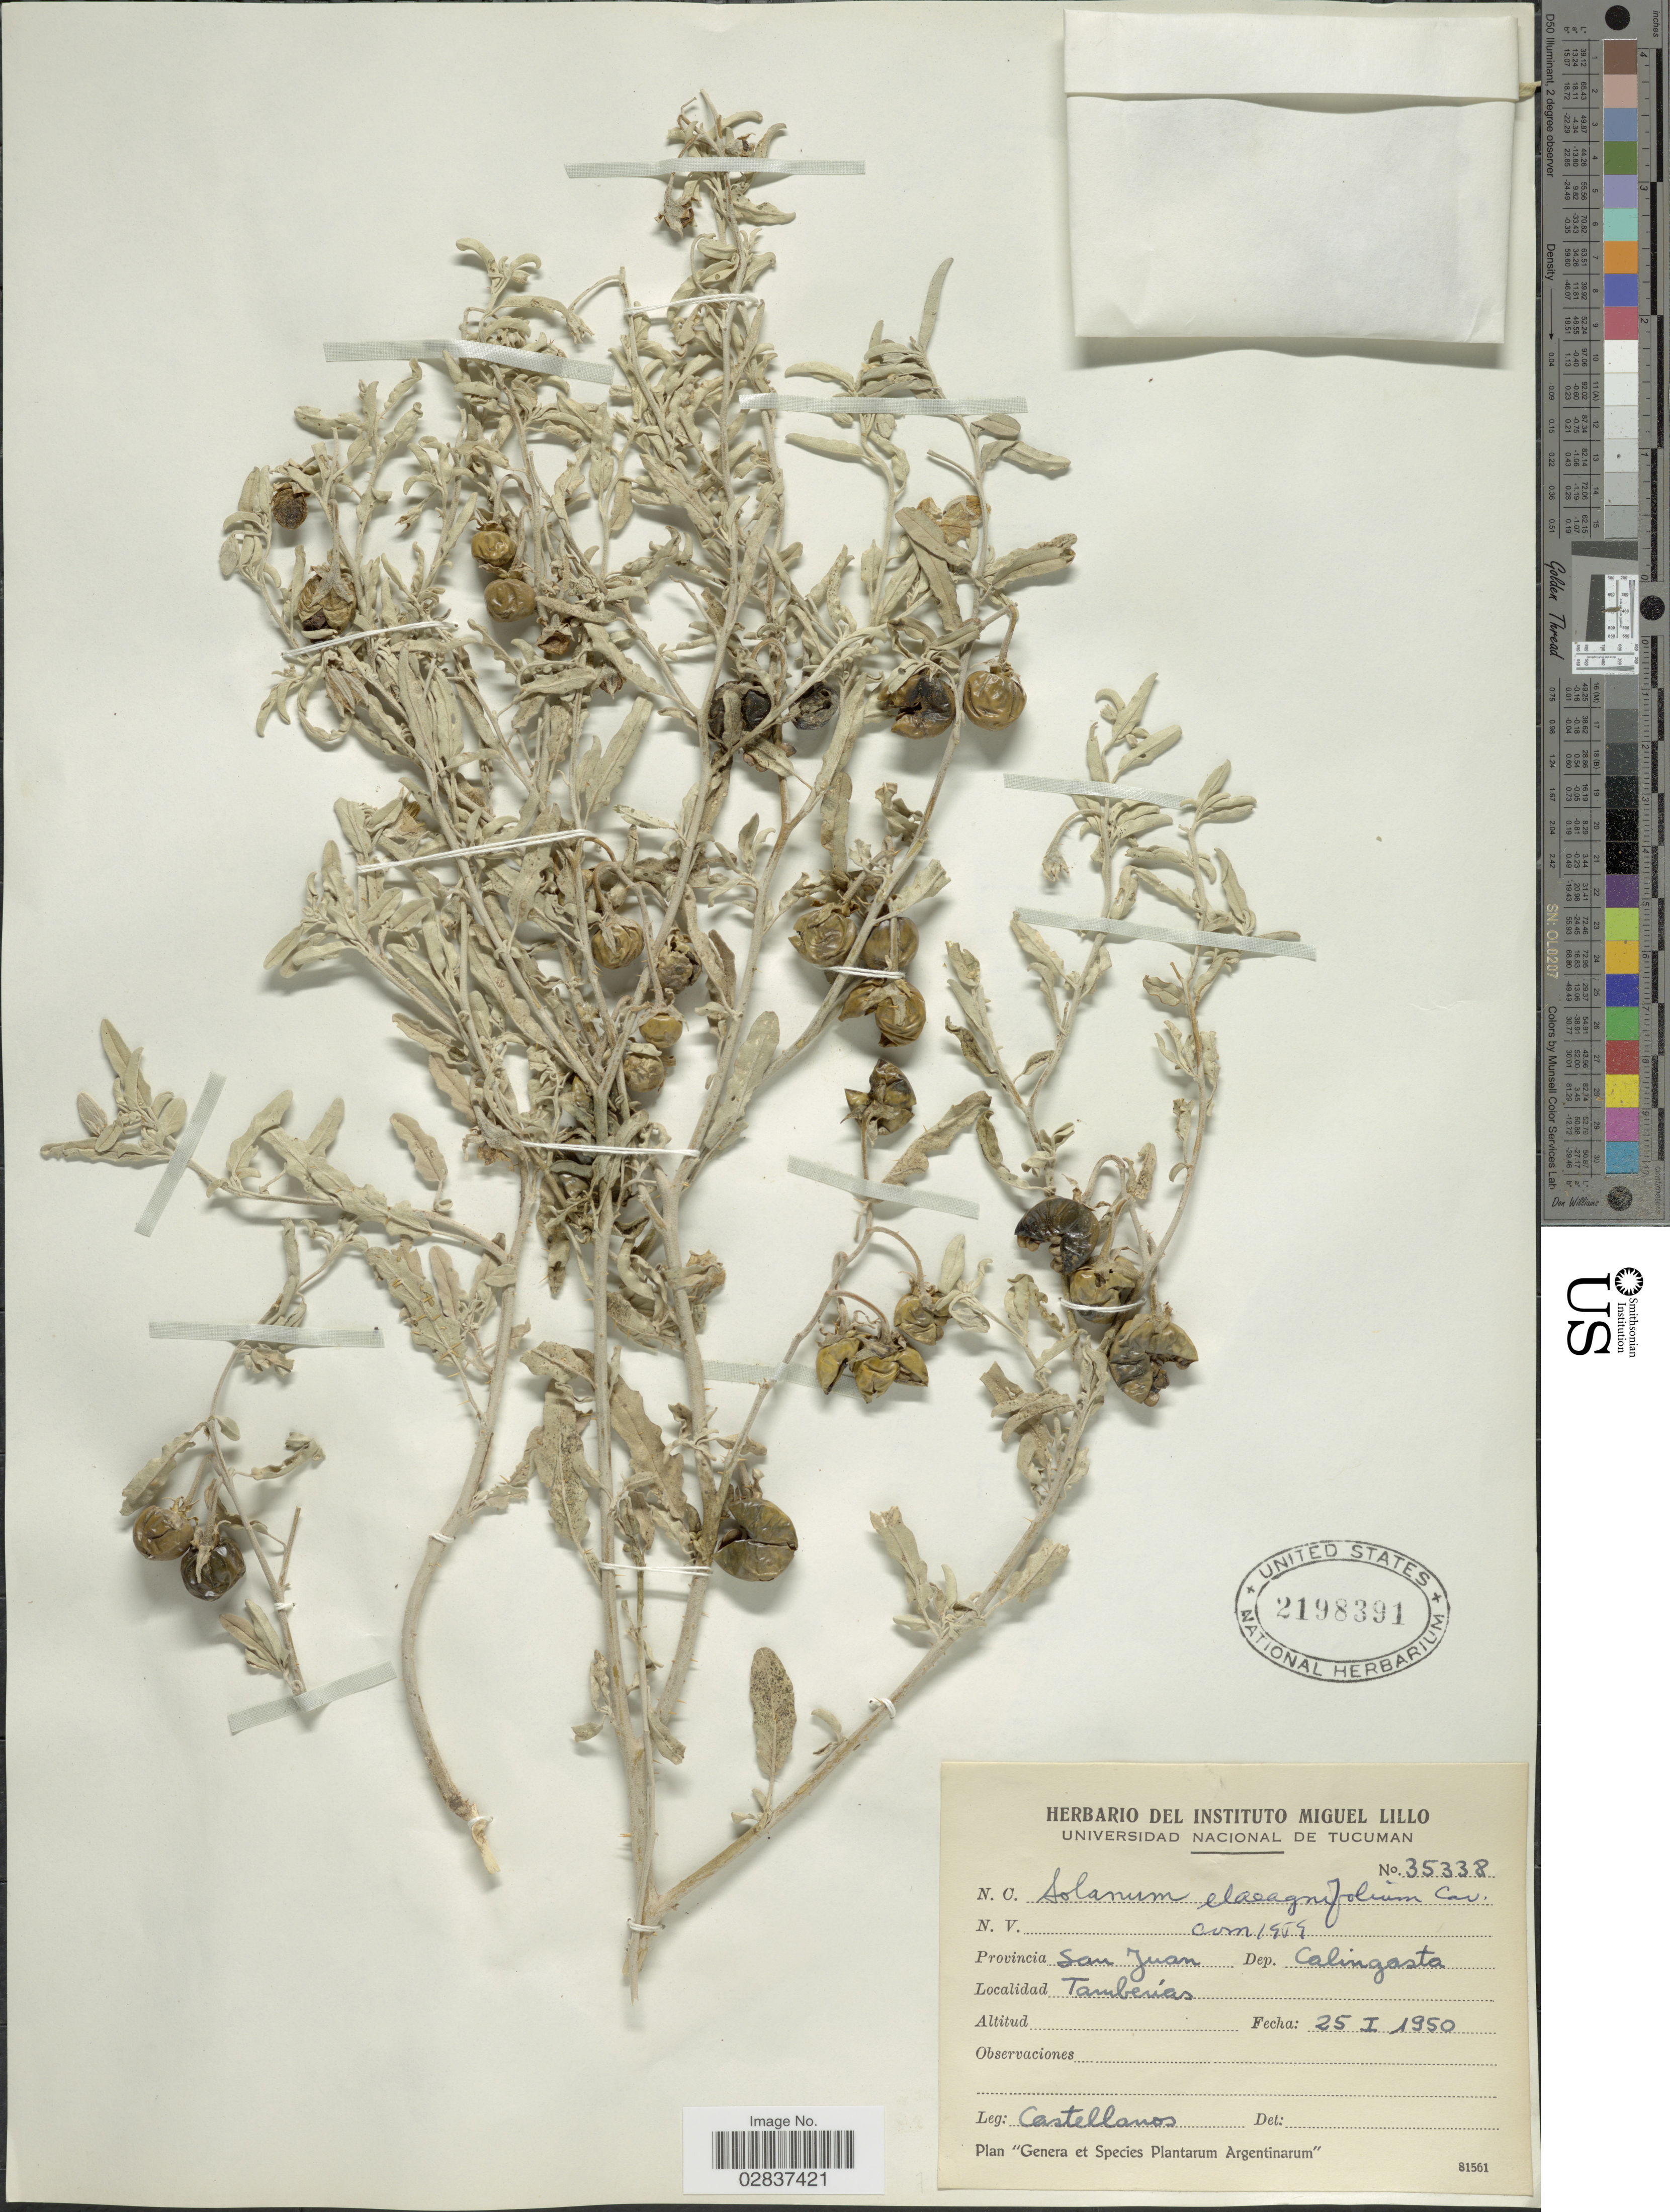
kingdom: Plantae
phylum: Tracheophyta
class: Magnoliopsida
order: Solanales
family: Solanaceae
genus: Solanum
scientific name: Solanum elaeagnifolium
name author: Cav.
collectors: -- Castellanos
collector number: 35338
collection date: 1950-01-25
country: Argentina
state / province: San Juan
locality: Dep. Calingasta, Tamberías.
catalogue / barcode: US 2198391